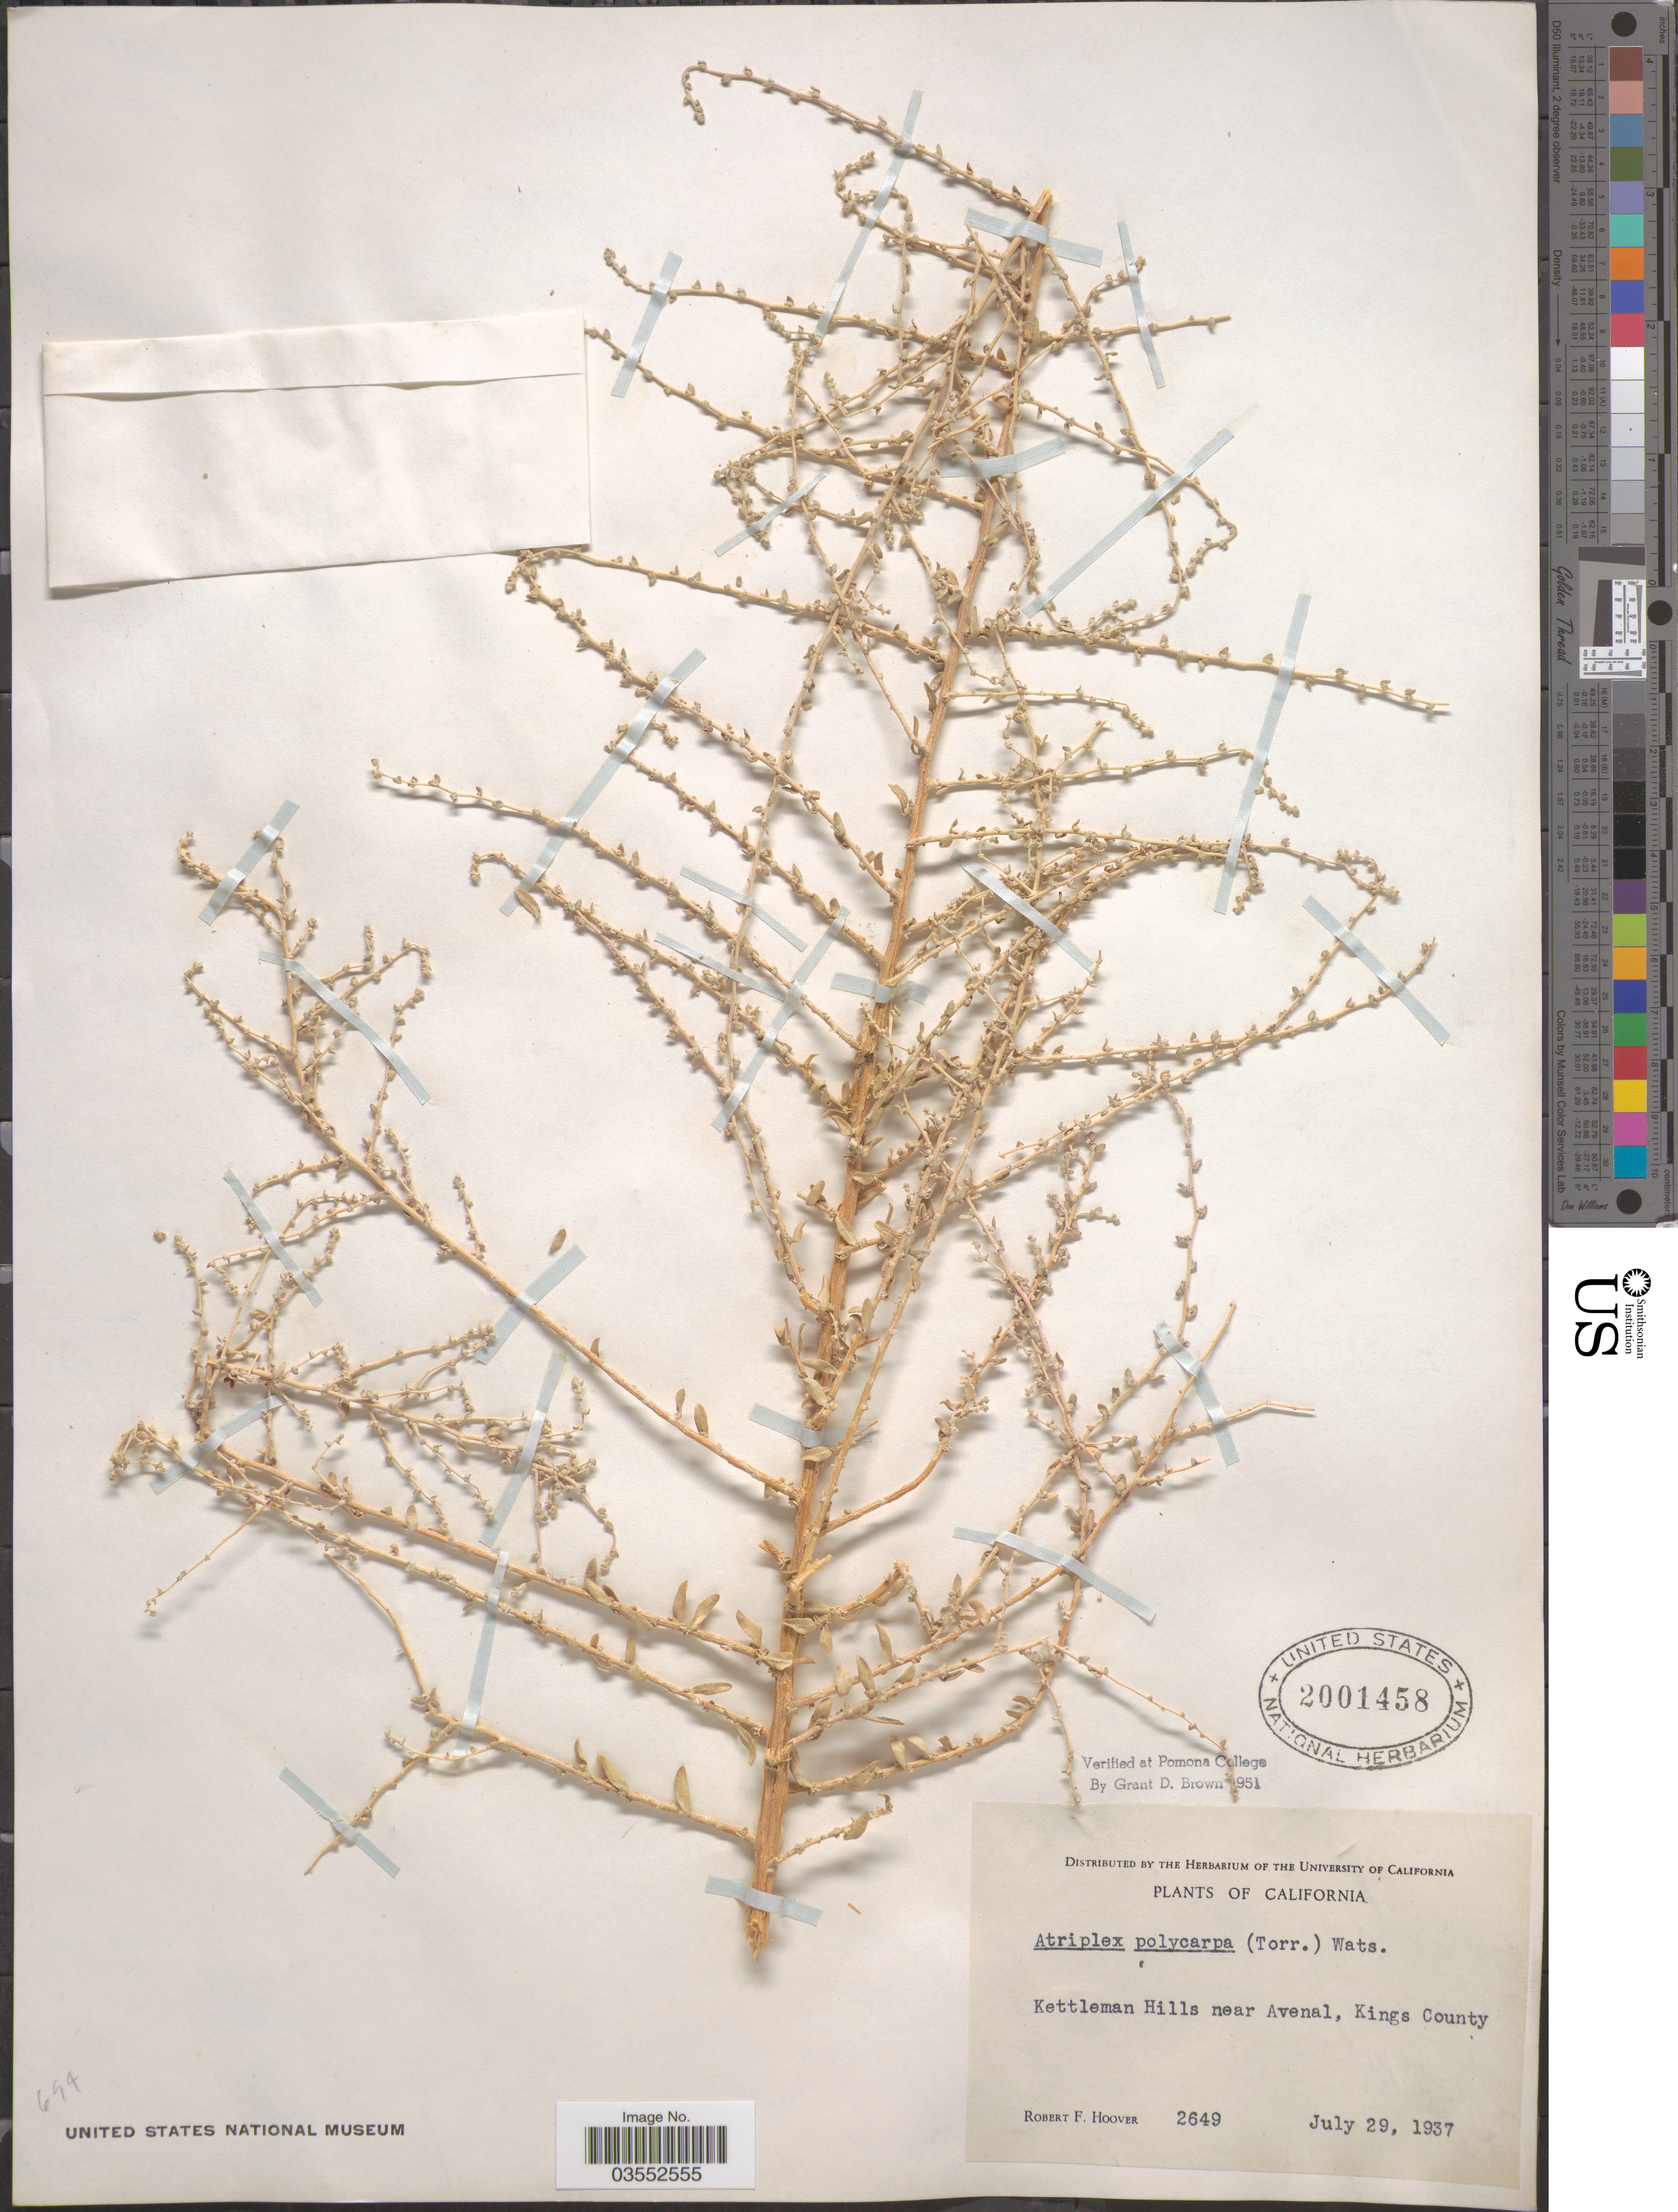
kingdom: Plantae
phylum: Tracheophyta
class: Magnoliopsida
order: Caryophyllales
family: Amaranthaceae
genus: Atriplex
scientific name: Atriplex polycarpa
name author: (Torr.) S. Watson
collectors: R. F. Hoover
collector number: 2649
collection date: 1937-07-29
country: United States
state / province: California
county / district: Kings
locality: Kettleman Hills near Avenal, Kings County.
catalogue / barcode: US 2001458